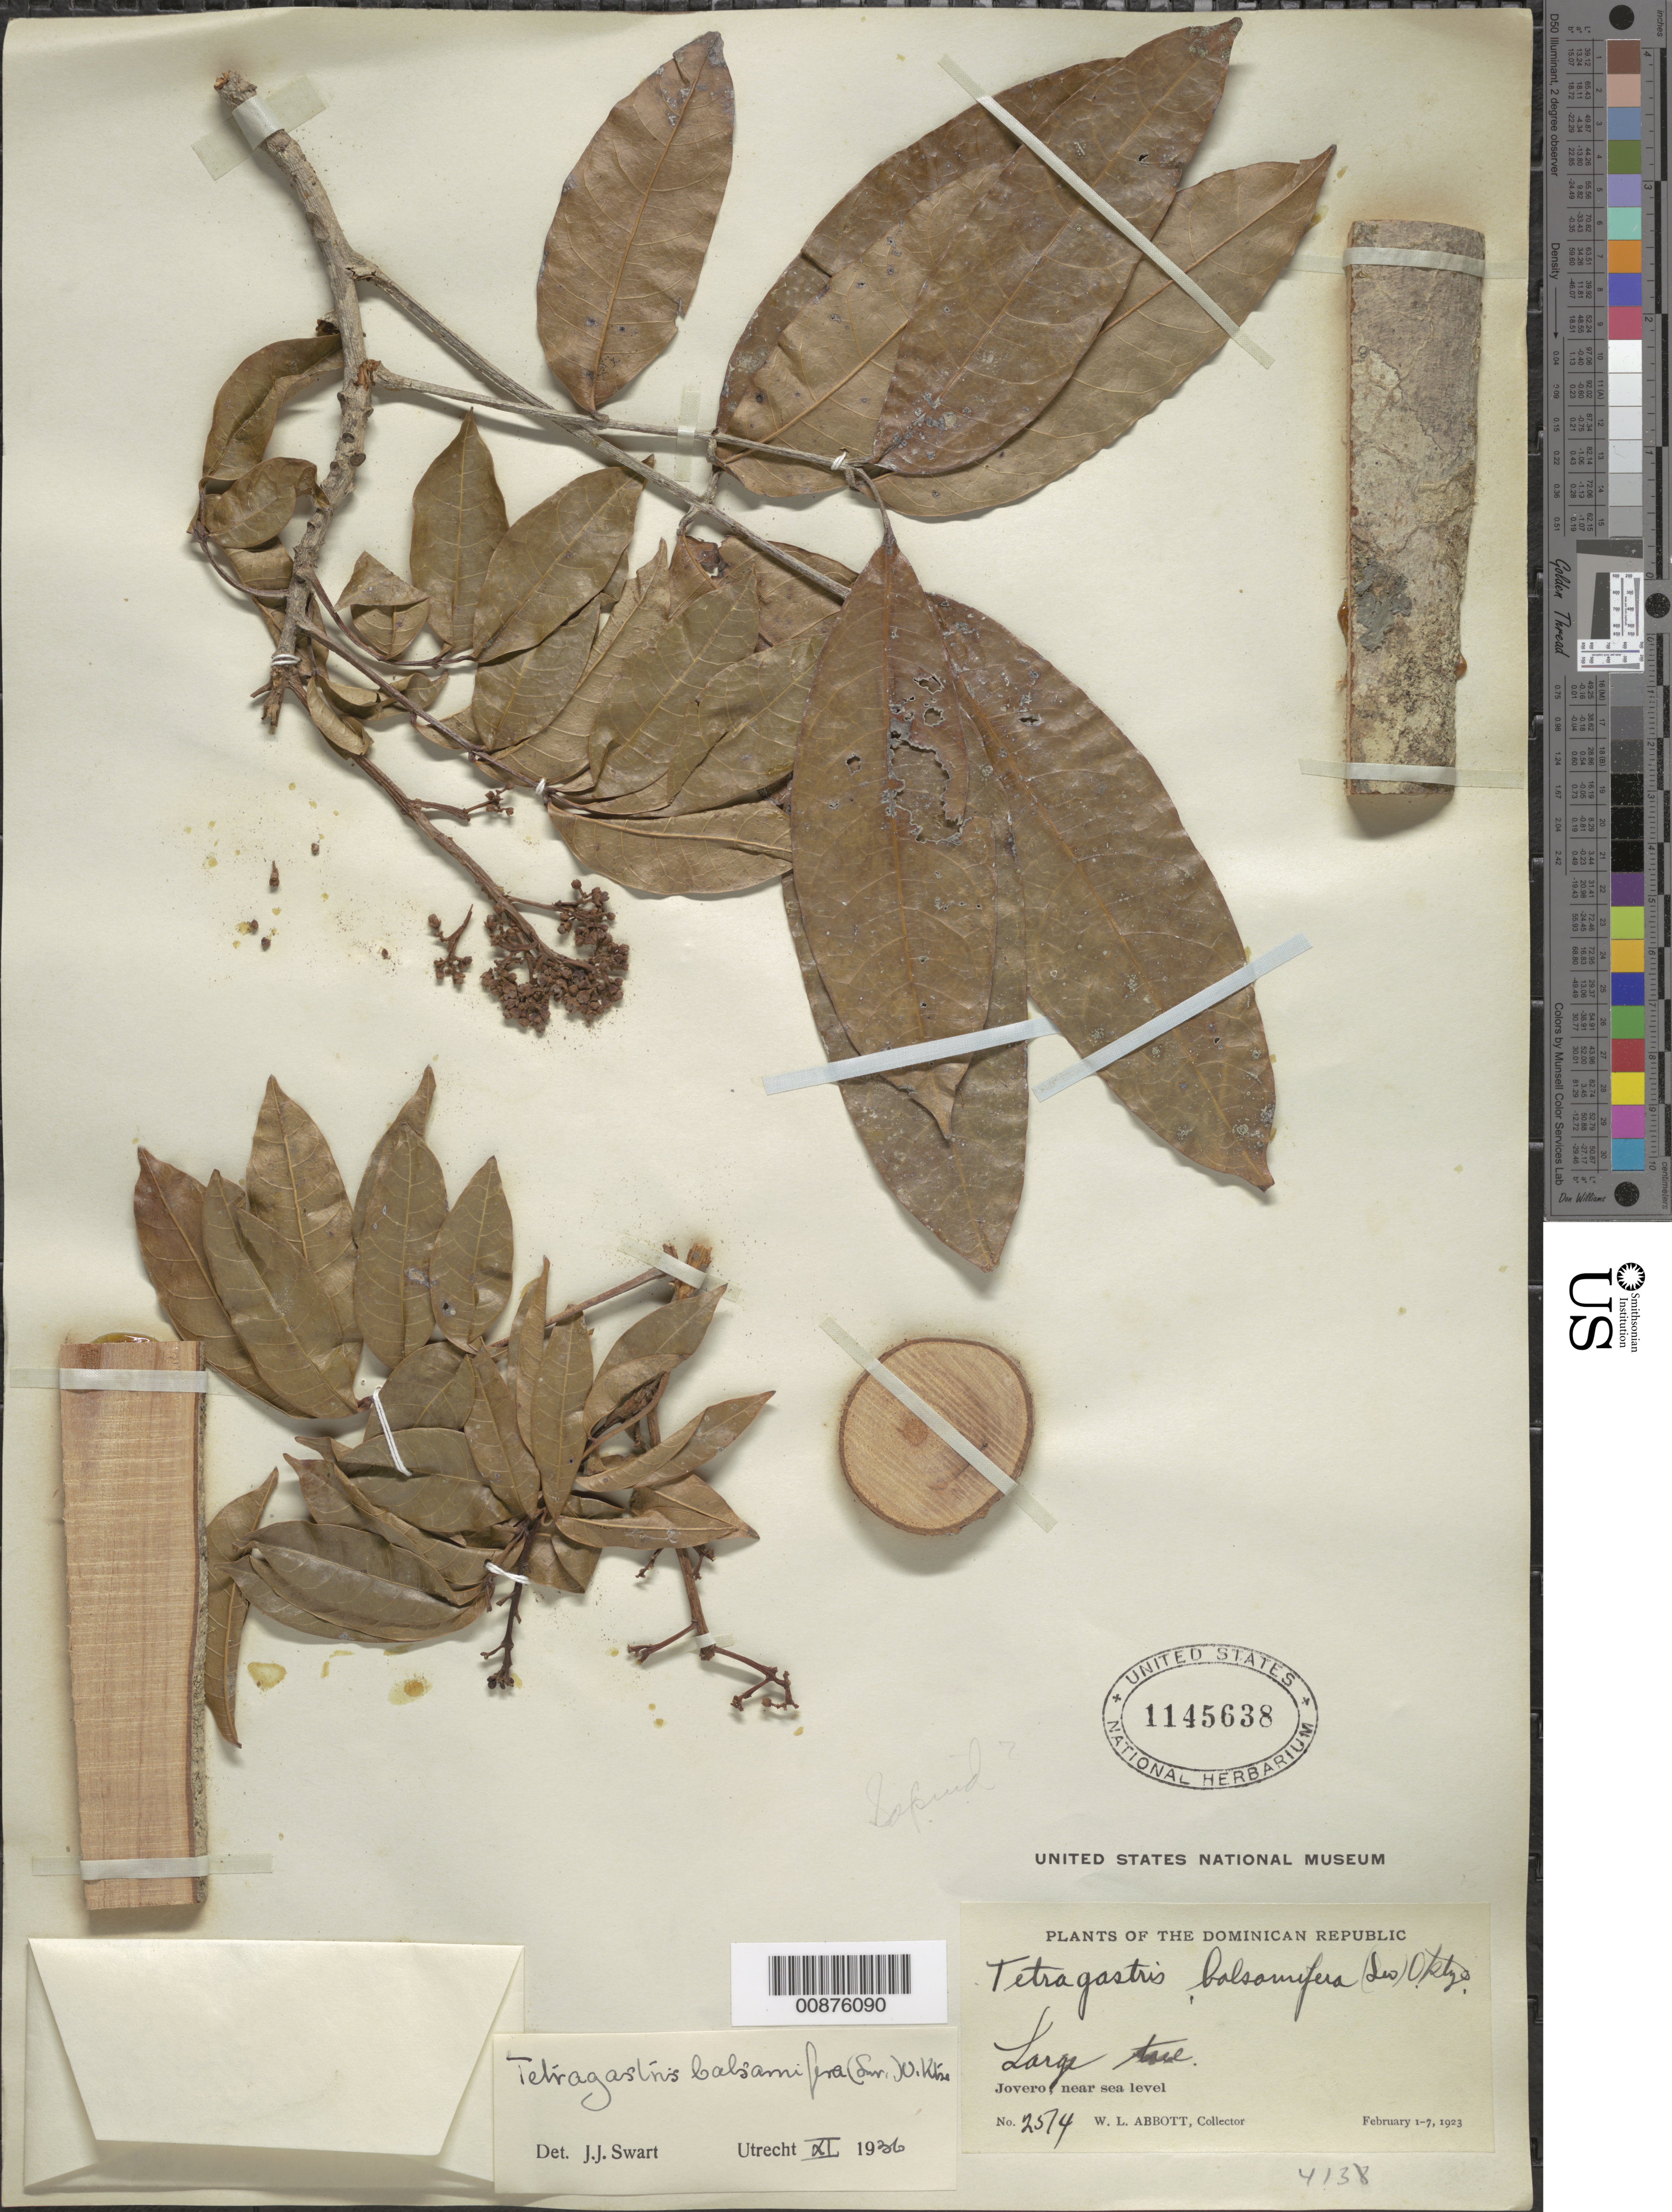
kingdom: Plantae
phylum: Tracheophyta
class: Magnoliopsida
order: Sapindales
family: Burseraceae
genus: Protium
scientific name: Protium balsamiferum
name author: (Sw.) Daly & P. Fine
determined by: Daly, Douglas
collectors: W. L. Abbott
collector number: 2514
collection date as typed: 01 Feb 1923 to 07 Feb 1923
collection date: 1923-02-01/1923-02-07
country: Dominican Republic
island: Hispaniola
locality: Jovero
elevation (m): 0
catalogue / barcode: US 1145638